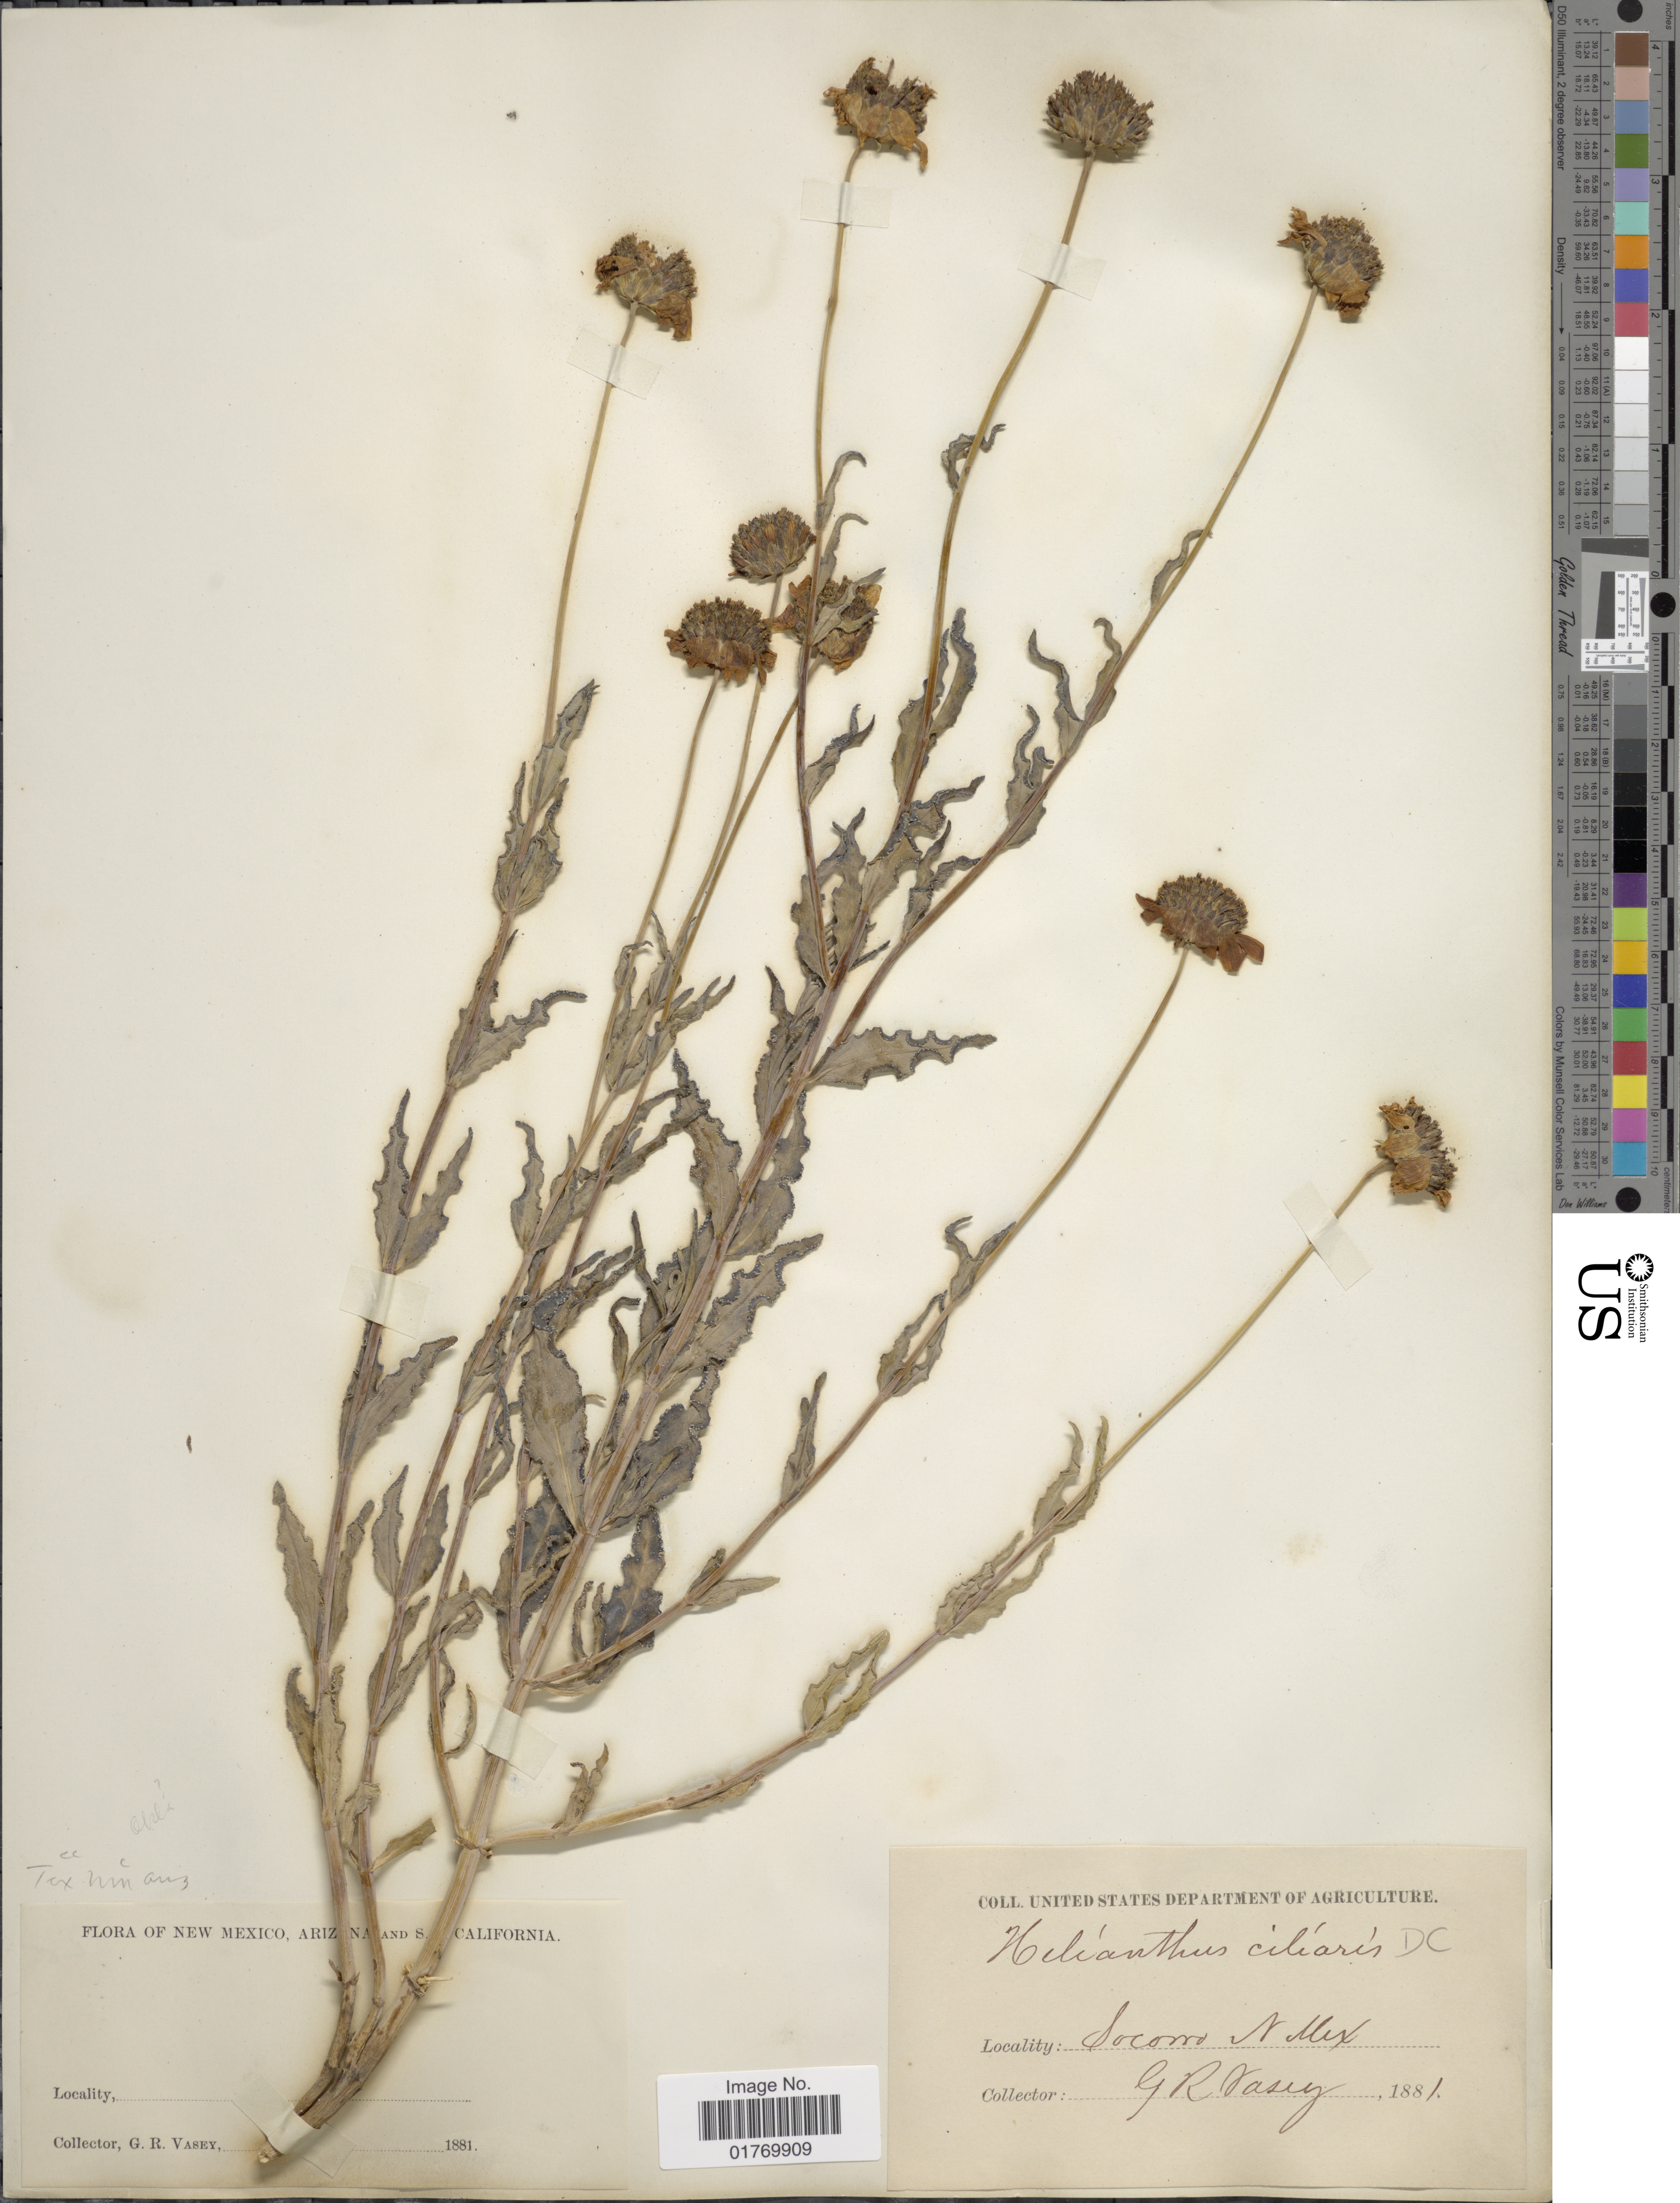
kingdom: Plantae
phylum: Tracheophyta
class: Magnoliopsida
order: Asterales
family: Asteraceae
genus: Helianthus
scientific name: Helianthus ciliaris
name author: DC.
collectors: G. R. Vasey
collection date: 1881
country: United States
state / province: New Mexico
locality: Socorro, N. Mex.